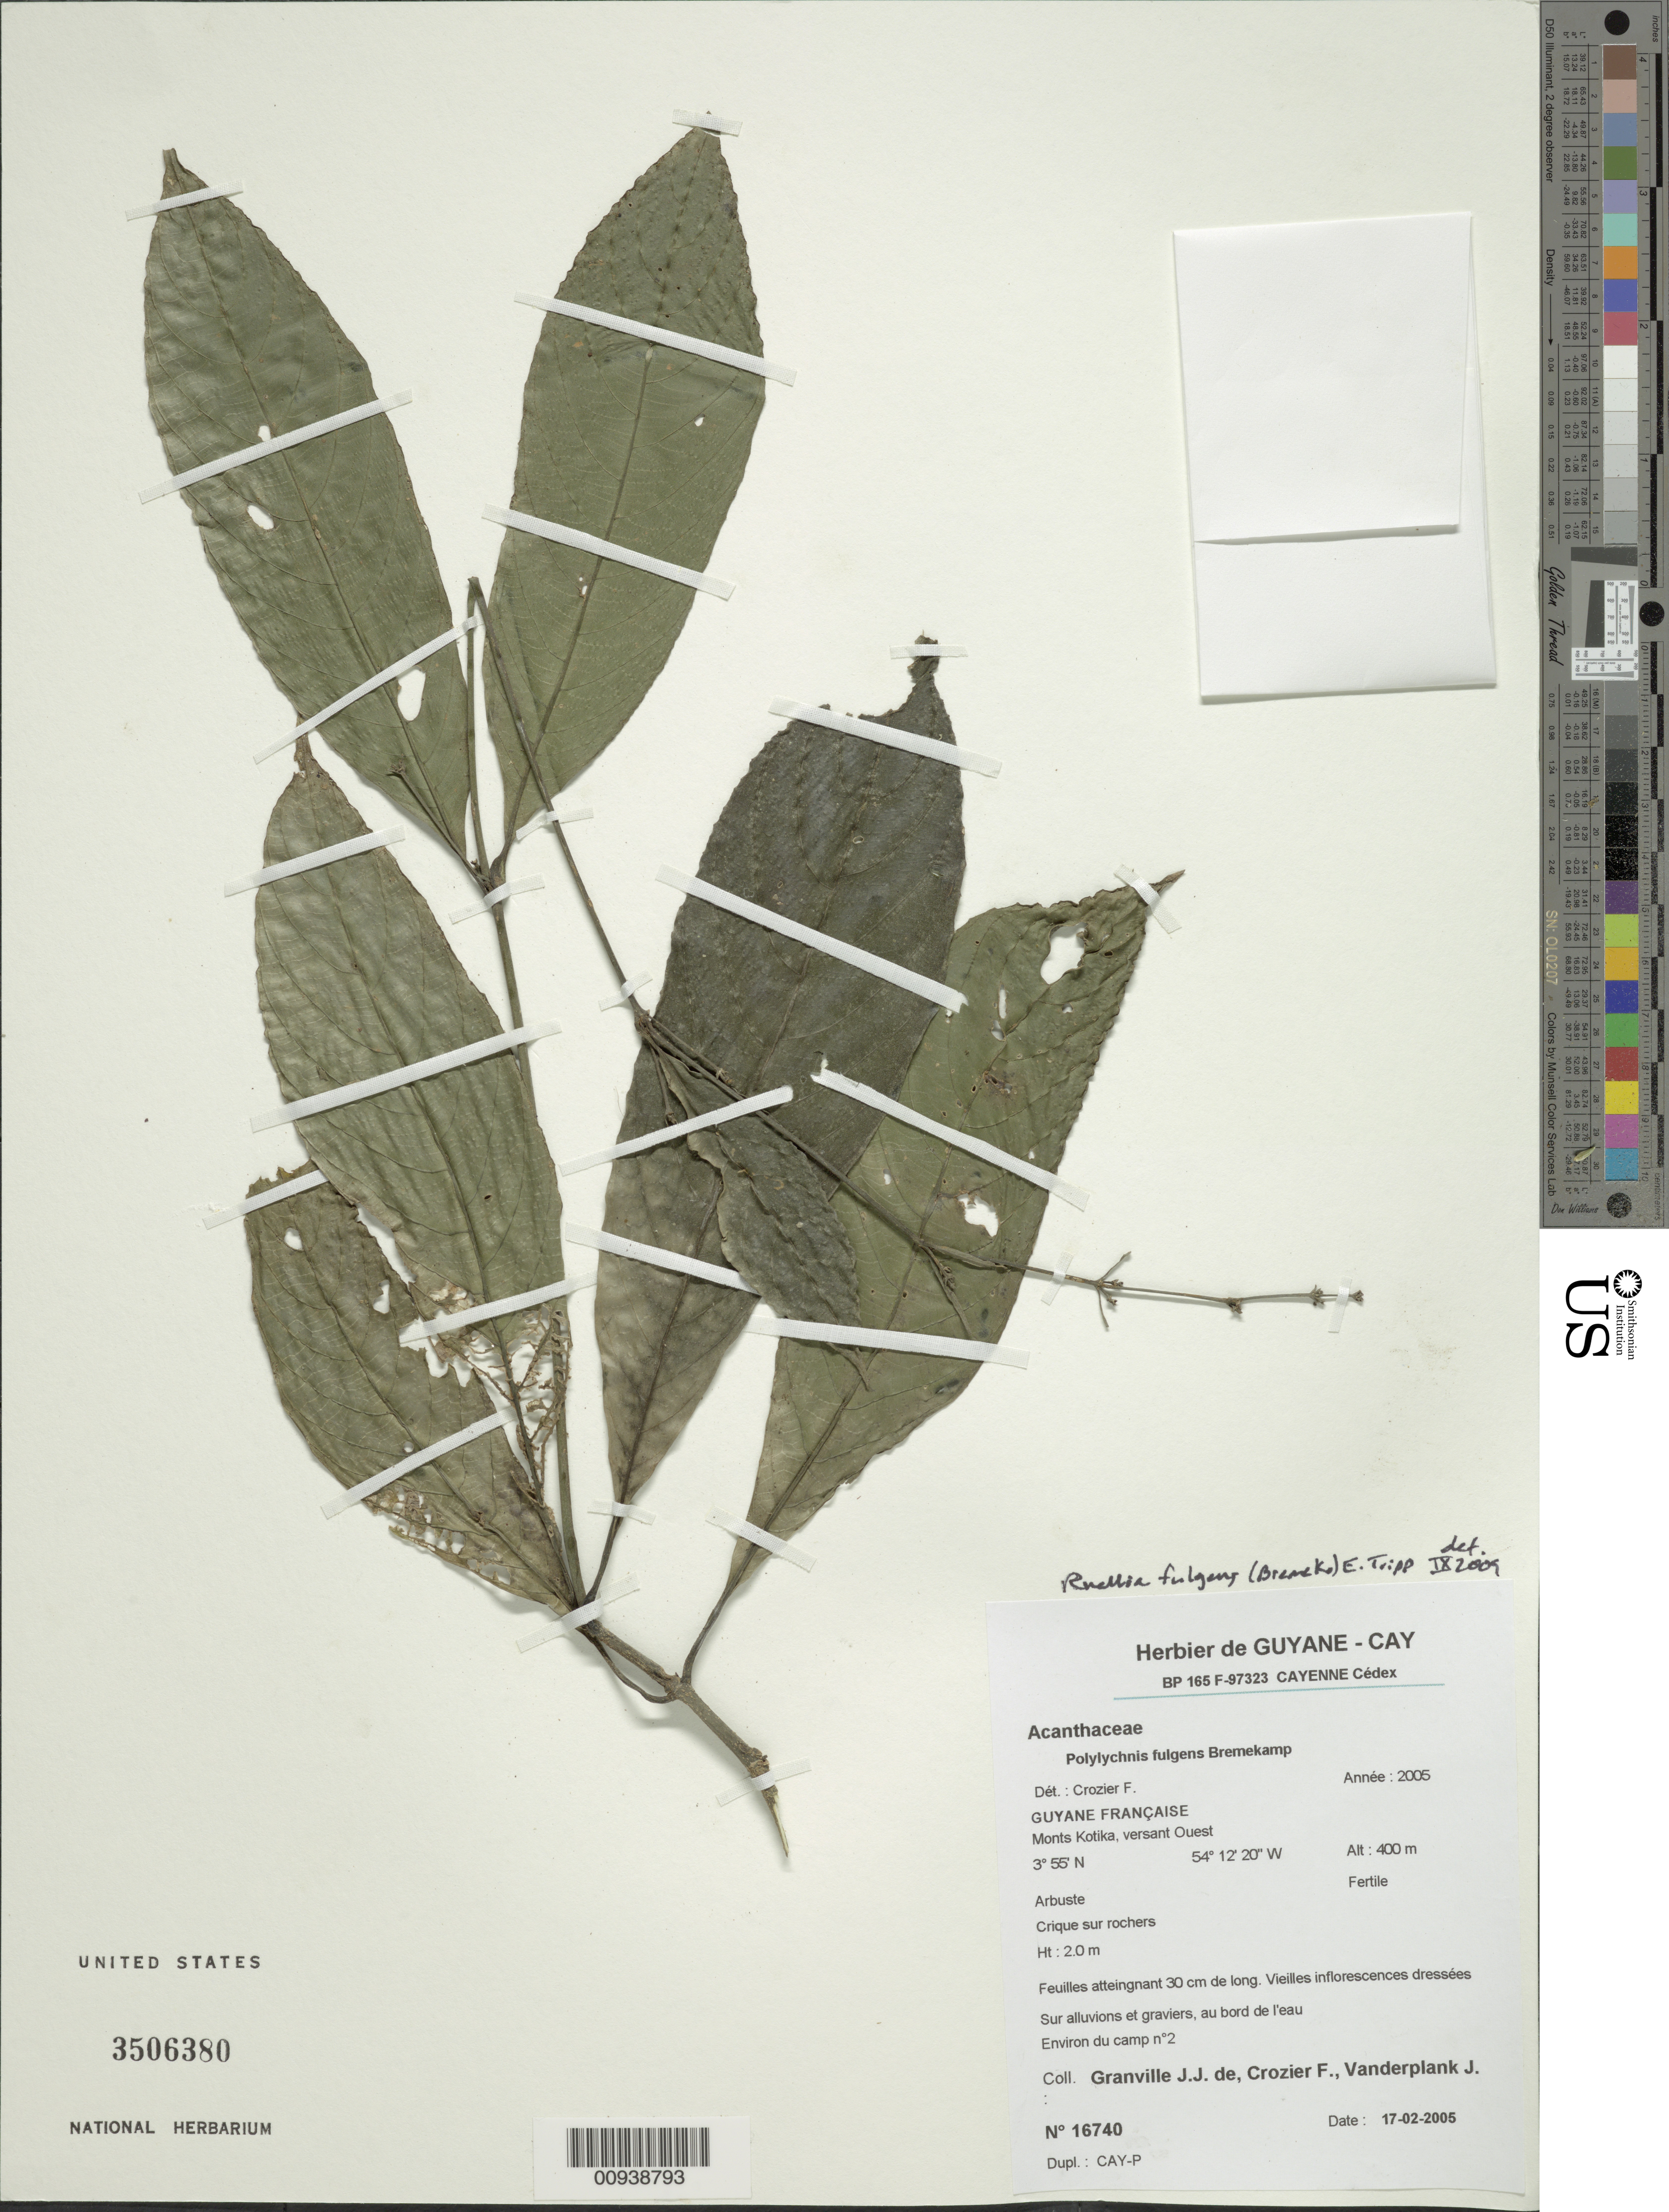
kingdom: Plantae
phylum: Tracheophyta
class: Magnoliopsida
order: Lamiales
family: Acanthaceae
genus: Polylychnis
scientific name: Polylychnis fulgens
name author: Bremek.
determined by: Crozier, F.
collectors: J.-J. de Granville, F. Crozier & J. Vanderplank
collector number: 16740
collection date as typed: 17-Feb-05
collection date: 2005-02-17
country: French Guiana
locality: Monts Kotika, versant Ouest, environ du camp 2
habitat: Crique sur rochers; sur alluvions et graviers, au bord de l'eau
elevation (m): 400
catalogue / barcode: US 3506380